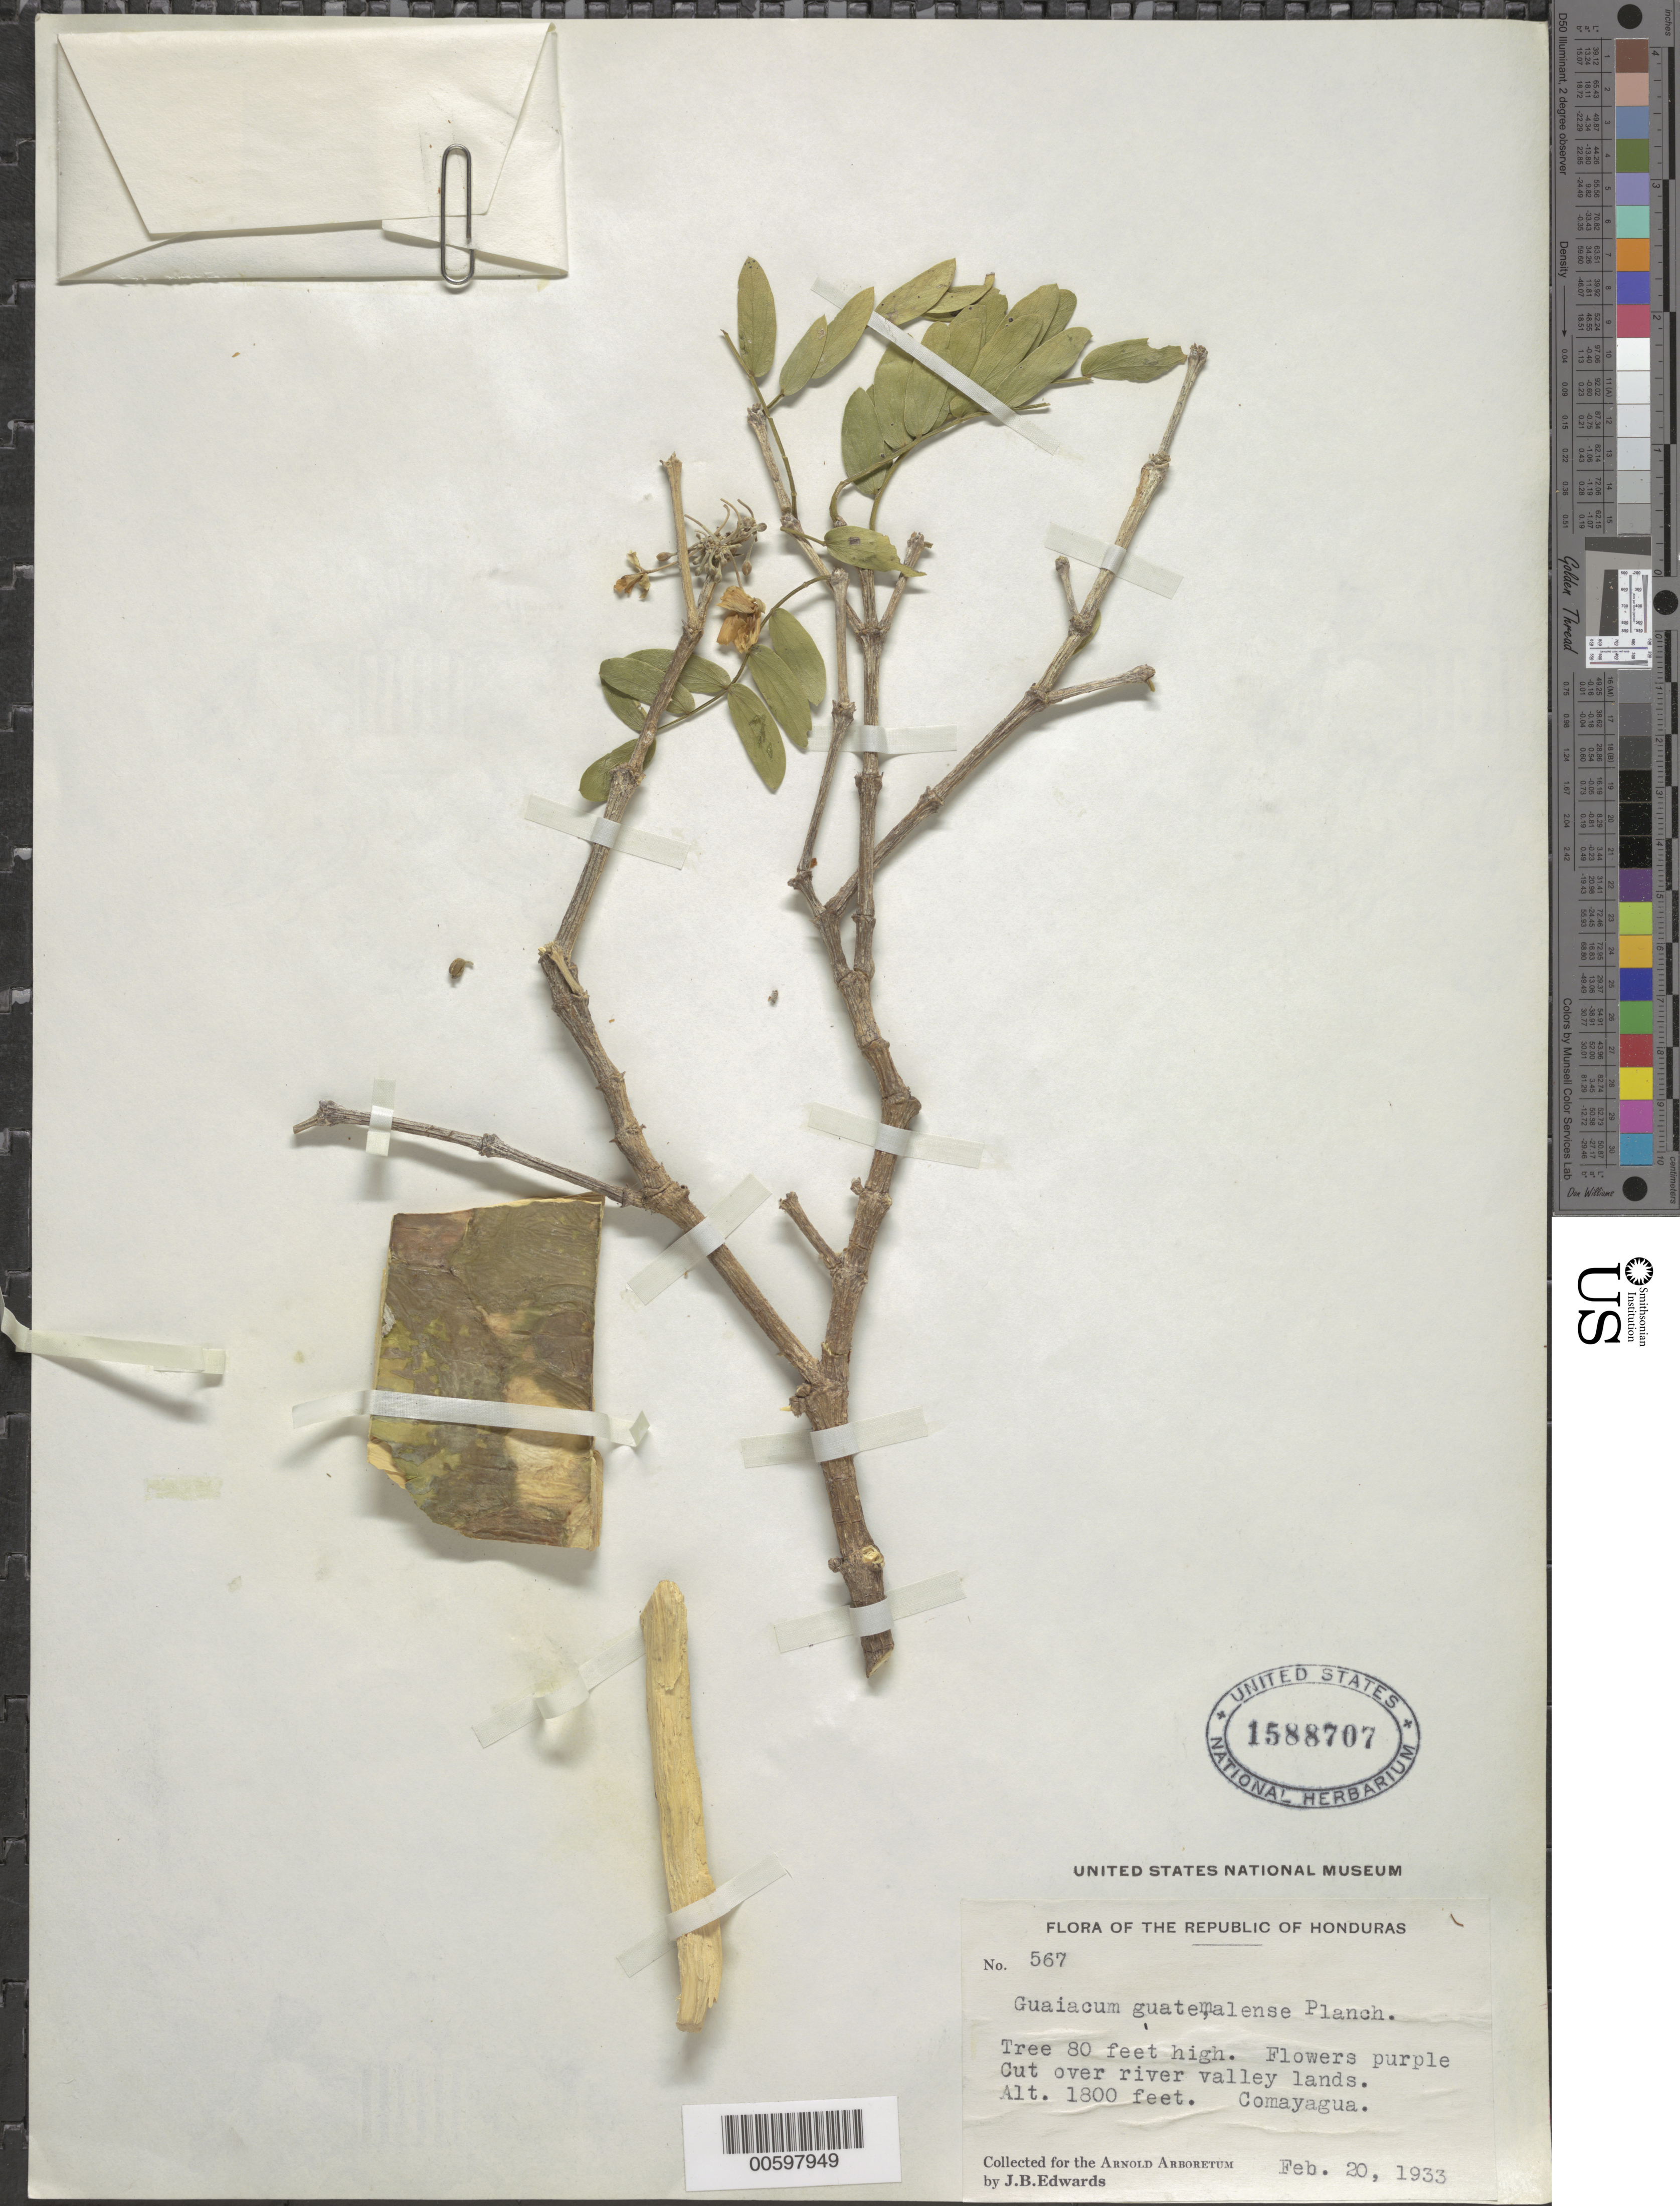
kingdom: Plantae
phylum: Tracheophyta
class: Magnoliopsida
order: Zygophyllales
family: Zygophyllaceae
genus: Guaiacum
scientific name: Guaiacum sanctum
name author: L.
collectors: J. B. Edwards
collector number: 567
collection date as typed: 20 Feb 1933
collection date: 1933-02-20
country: Honduras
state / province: Comayagua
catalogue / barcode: US 1588707